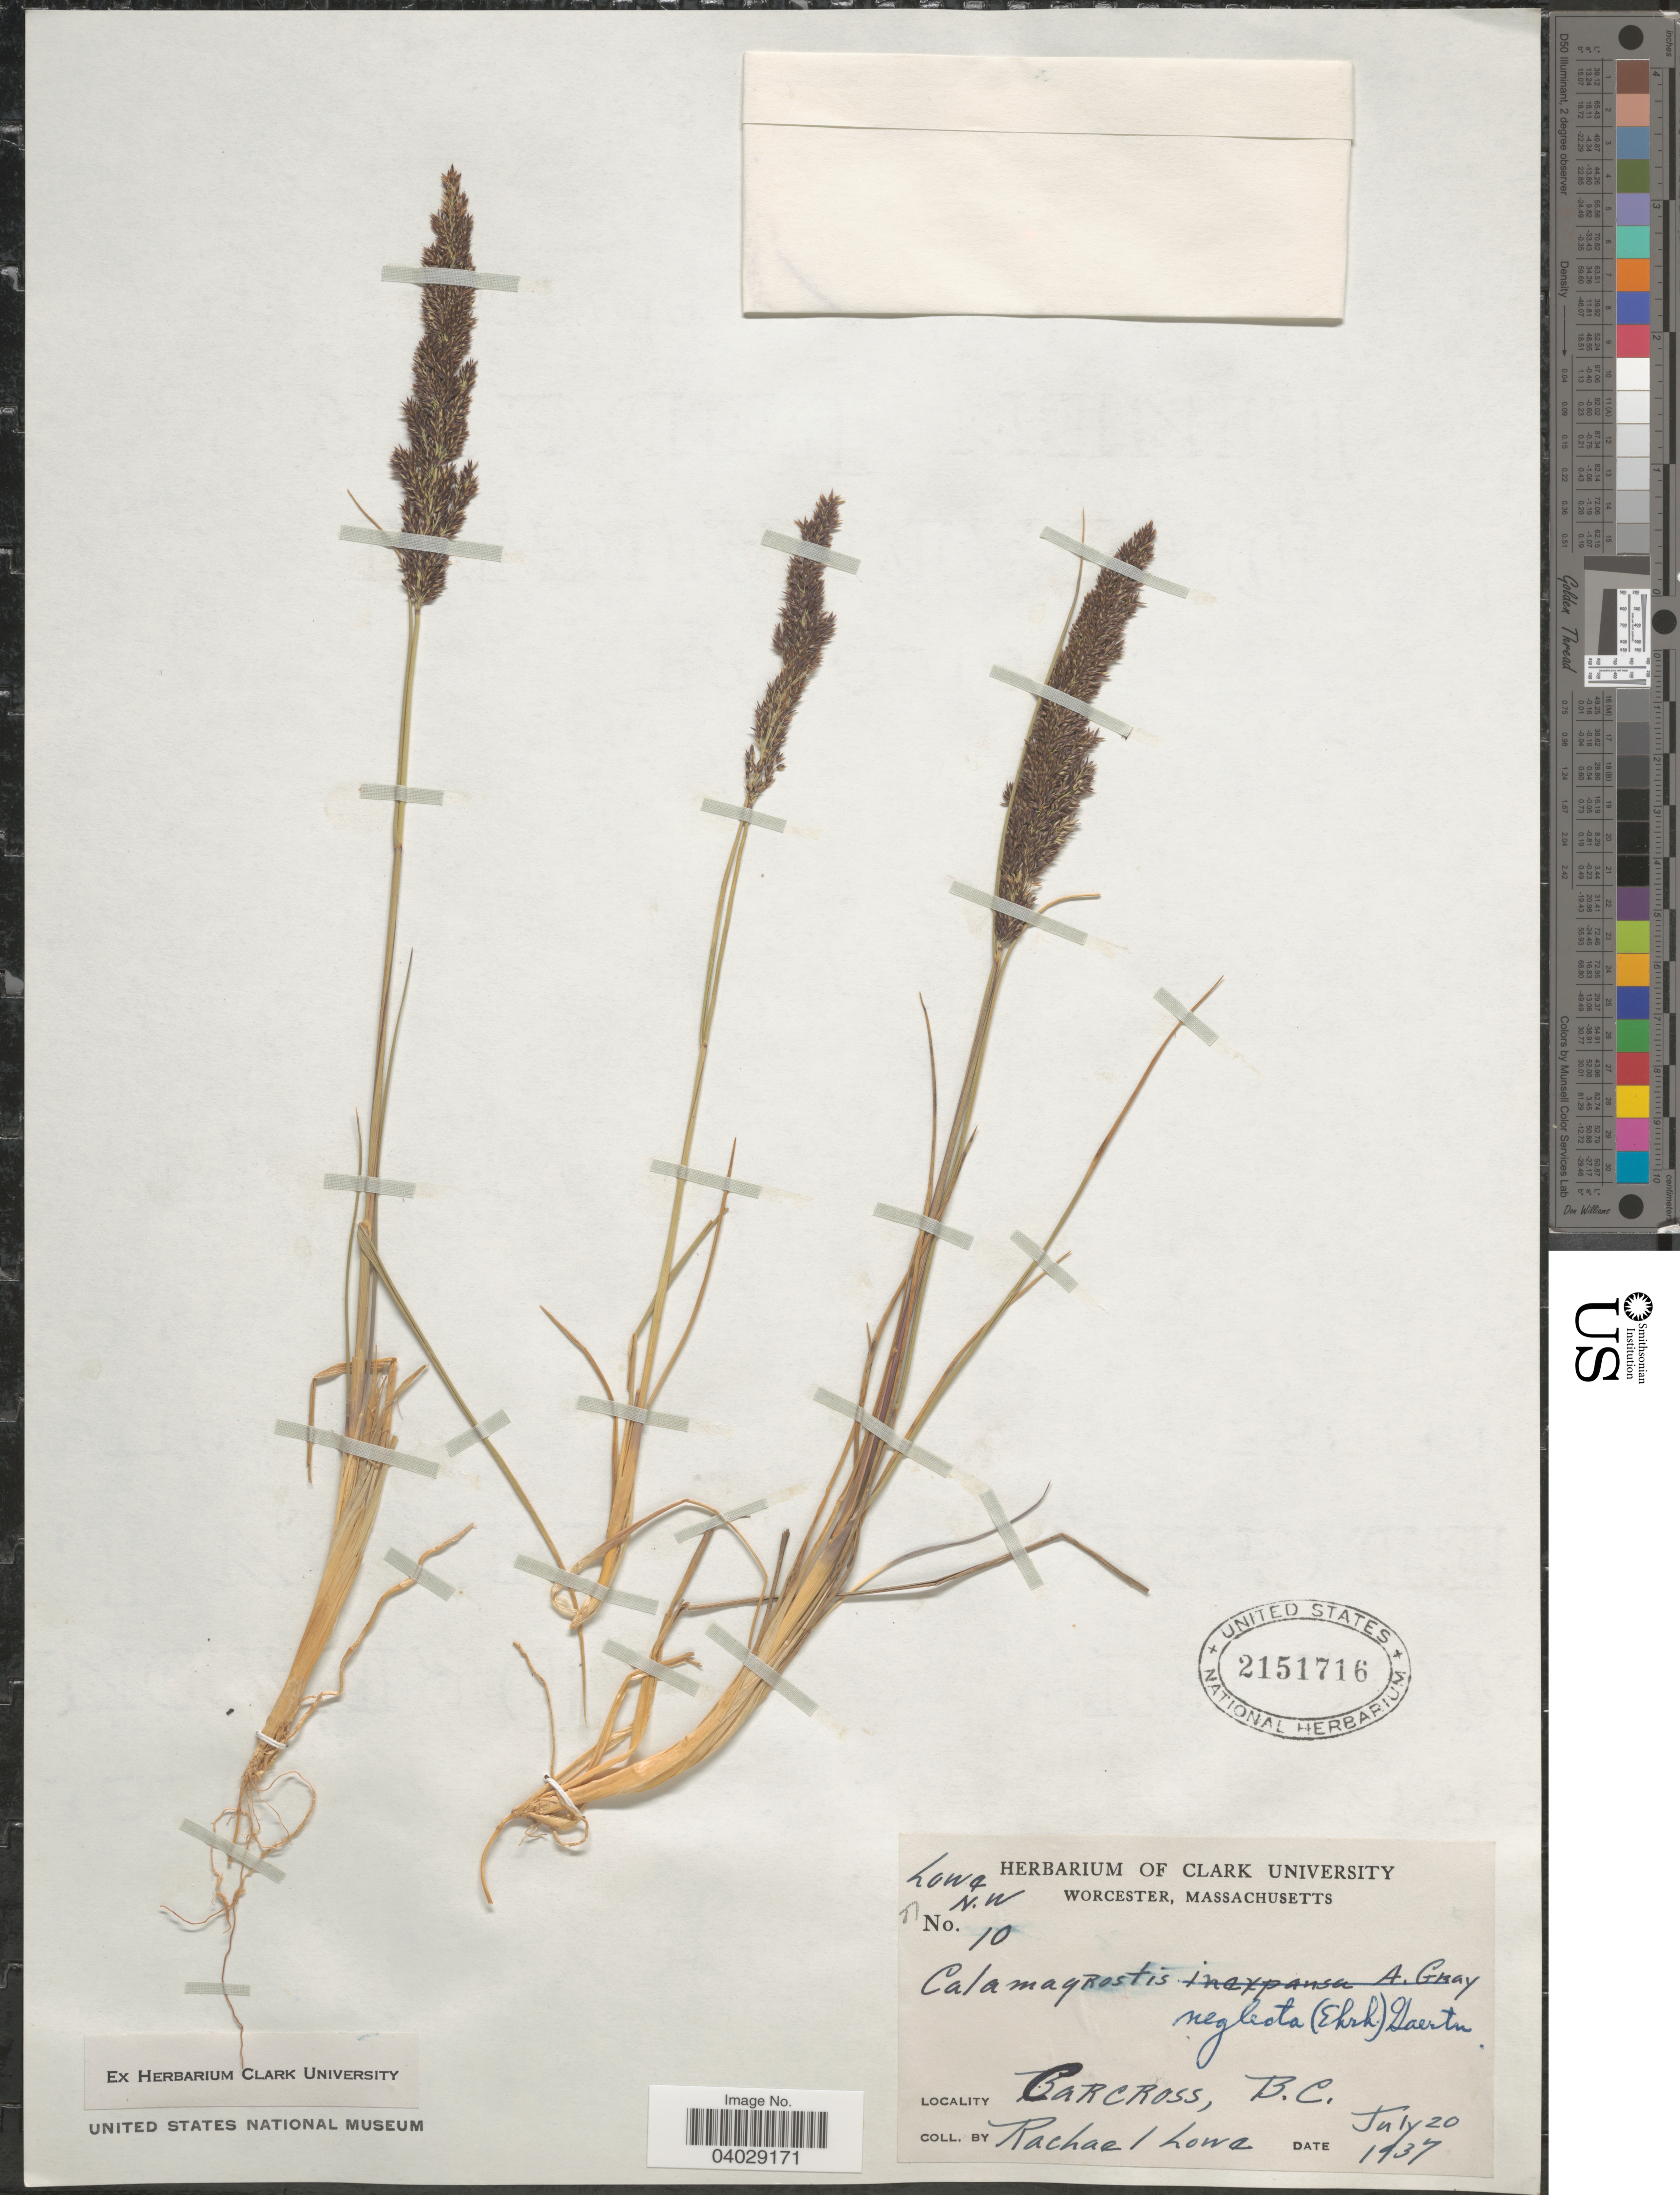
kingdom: Plantae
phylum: Tracheophyta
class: Liliopsida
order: Poales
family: Poaceae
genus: Calamagrostis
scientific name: Calamagrostis neglecta (Ehrh.) Gaertner et al.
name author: (Ehrhart) G. Gaertn. et al.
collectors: R. Lowe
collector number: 10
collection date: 1937-07-20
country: Canada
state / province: British Columbia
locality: Carcross.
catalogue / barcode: US 2151716